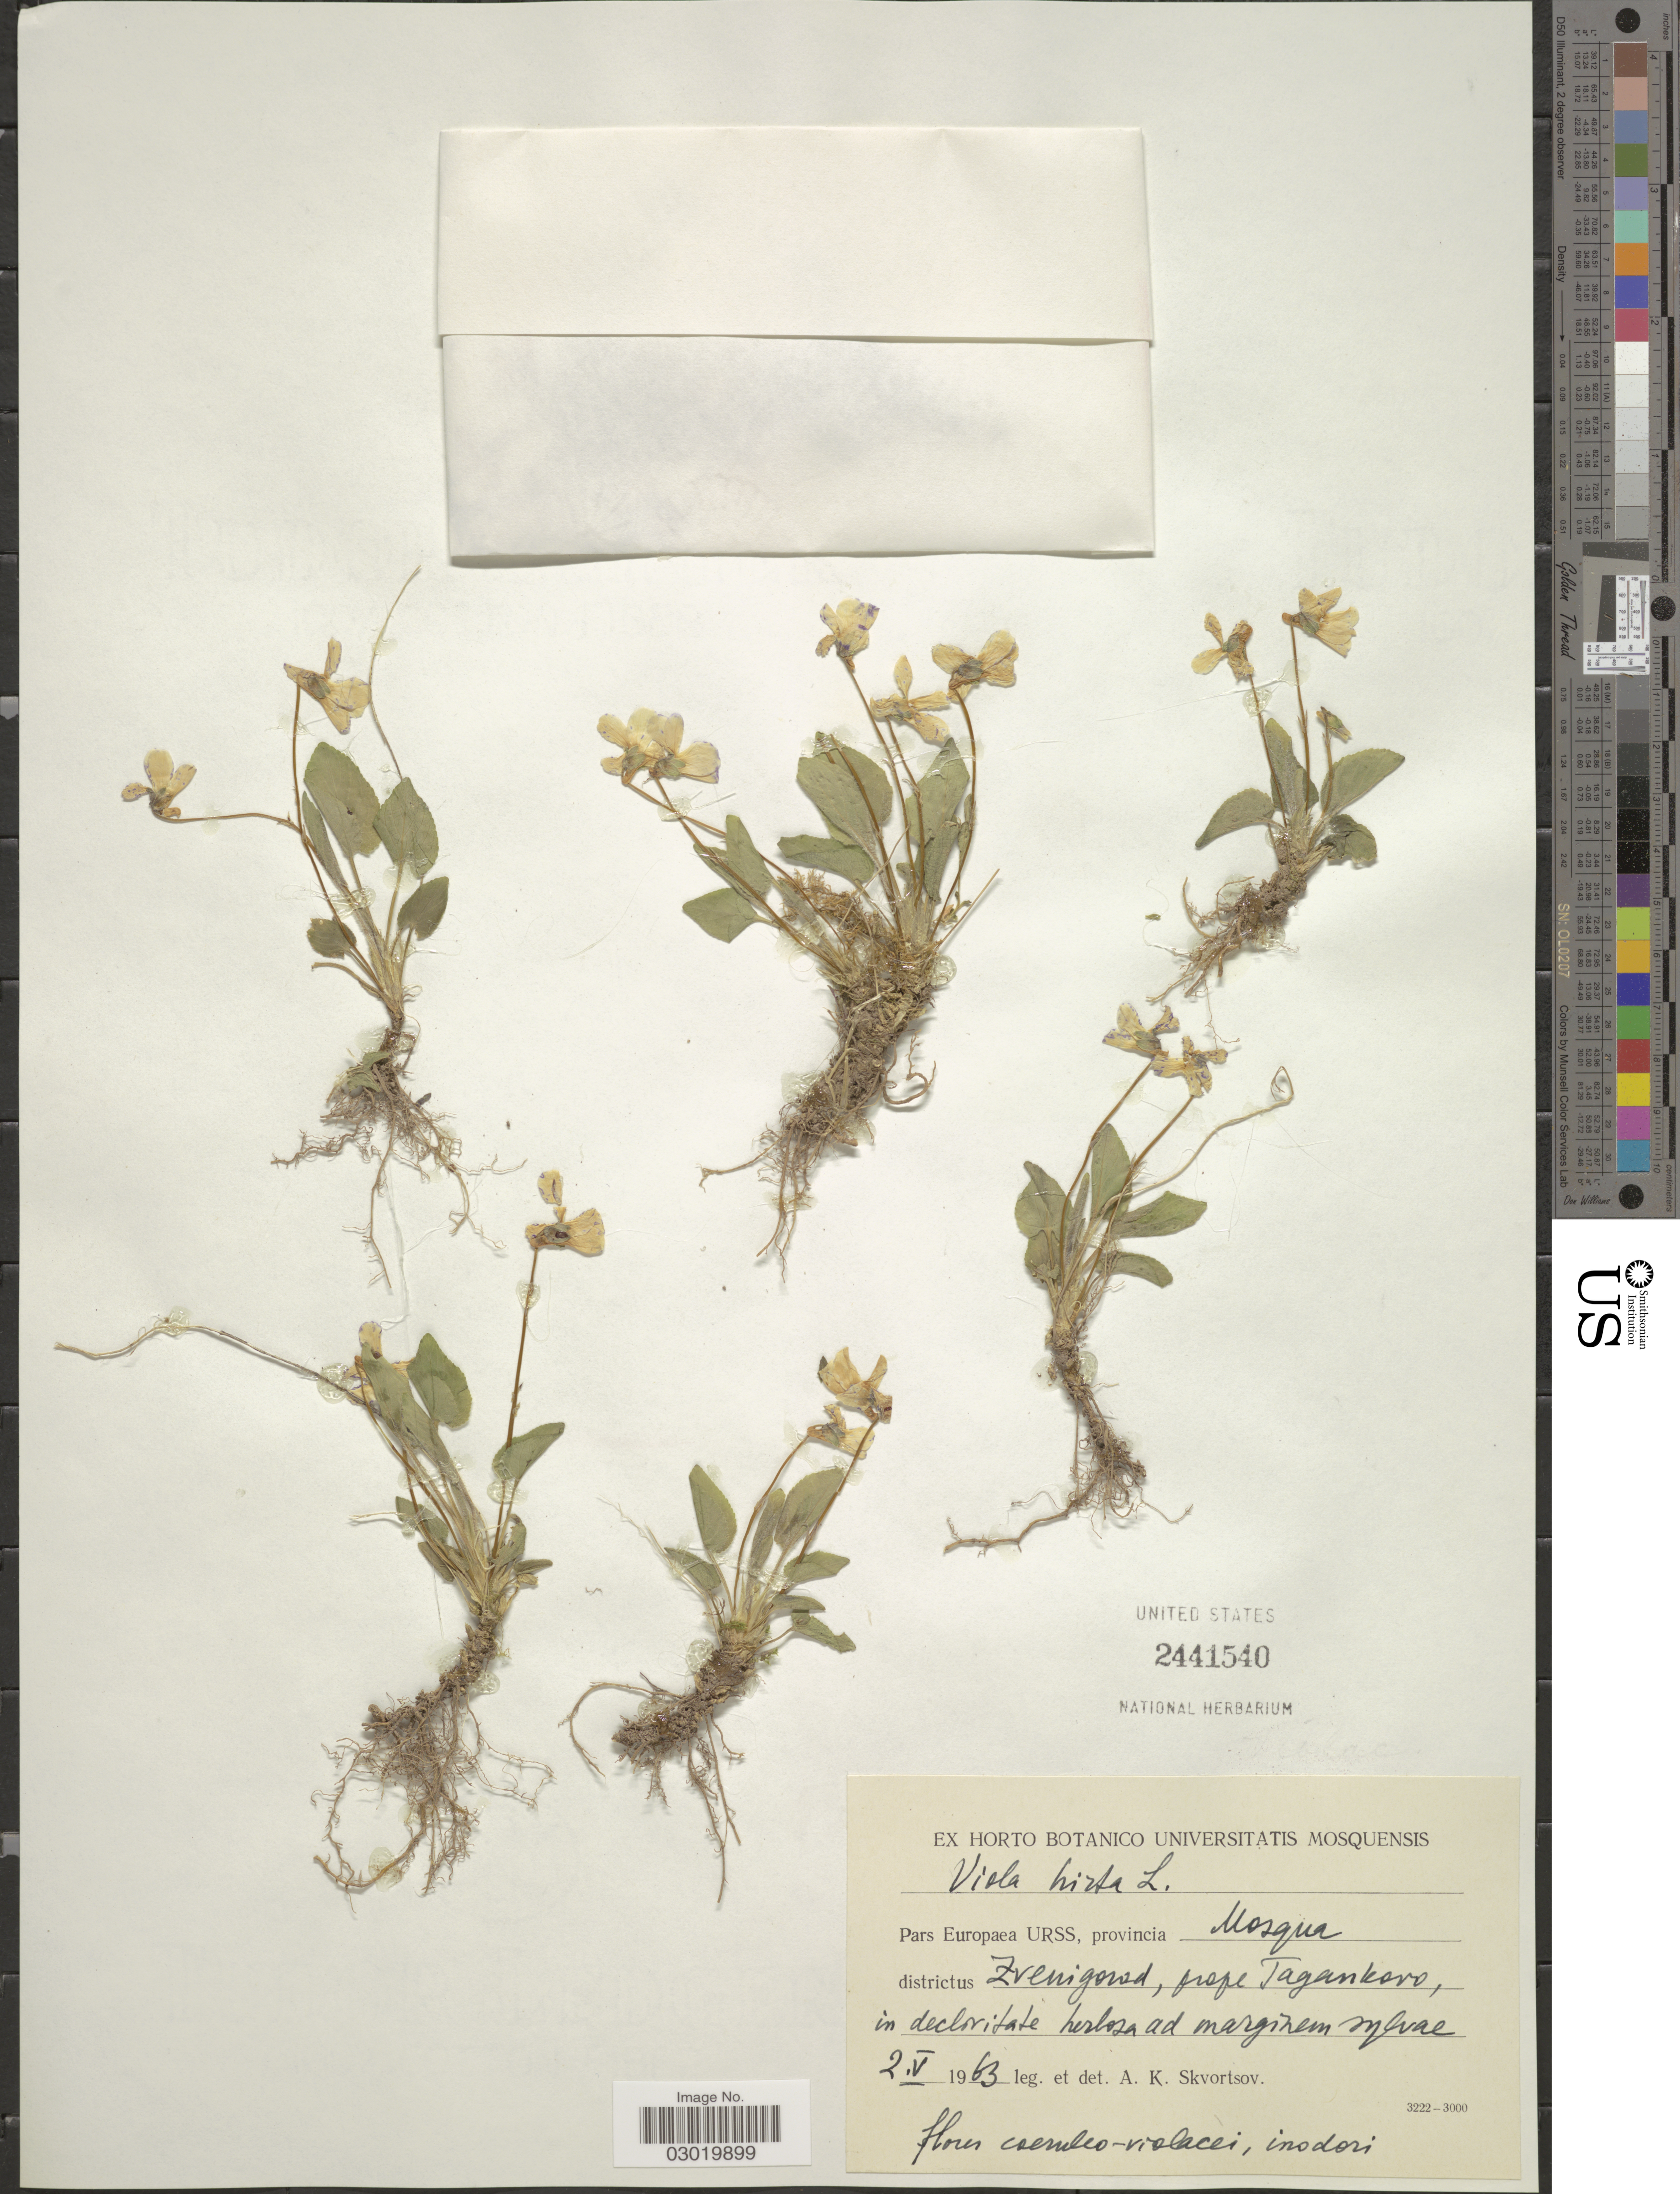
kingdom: Plantae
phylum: Tracheophyta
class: Magnoliopsida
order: Malpighiales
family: Violaceae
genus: Viola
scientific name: Viola hirta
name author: L.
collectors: A. K. Skvortsov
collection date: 1963-05-02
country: Russian Federation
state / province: Moscow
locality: Pars Europaea URSS, provincia Mosqua, districtus Zvenigorod, prope Tagankoro, in decloritate herlosa ad marginem sylvae.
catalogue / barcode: US 2441540